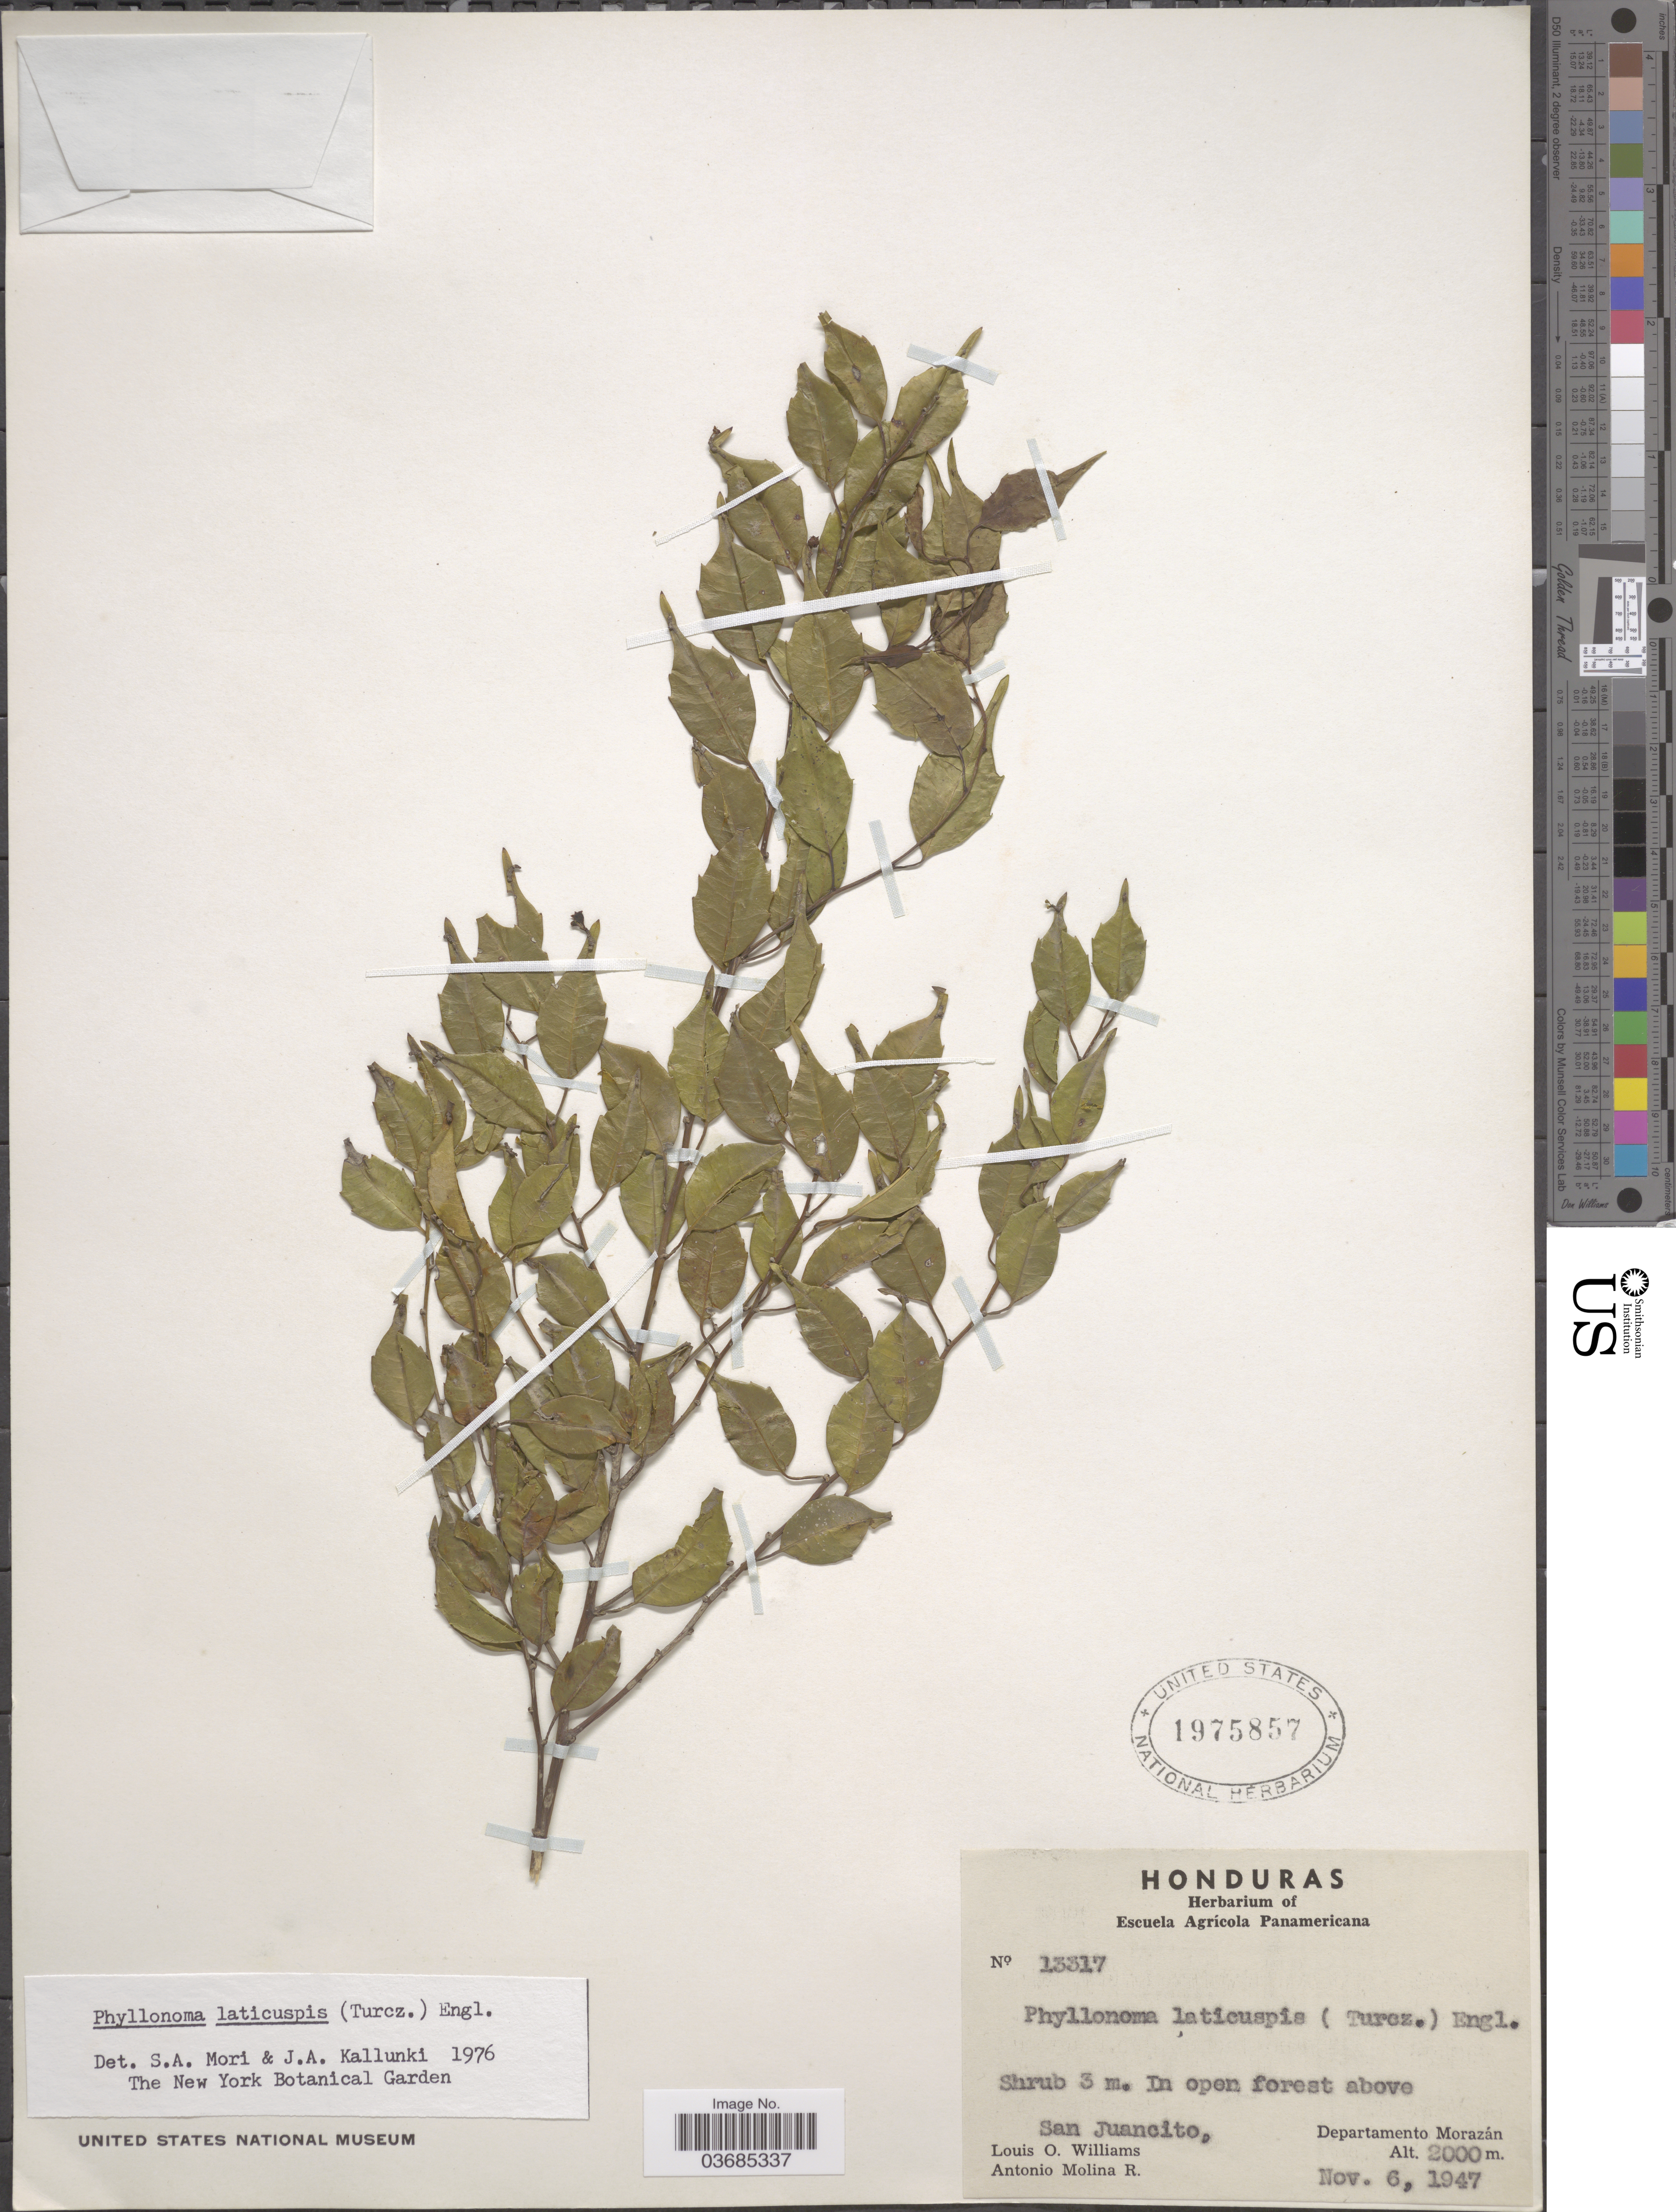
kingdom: Plantae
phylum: Tracheophyta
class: Magnoliopsida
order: Aquifoliales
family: Phyllonomaceae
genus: Phyllonoma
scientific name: Phyllonoma laticuspis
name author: (Turcz.) Engl.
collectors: L. O. Williams & A. Molina R.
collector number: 13317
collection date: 1947-11-06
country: Honduras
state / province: Fco. Morazán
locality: In open forest above San Juancito, Departamento Morazán.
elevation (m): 2000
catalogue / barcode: US 1975857